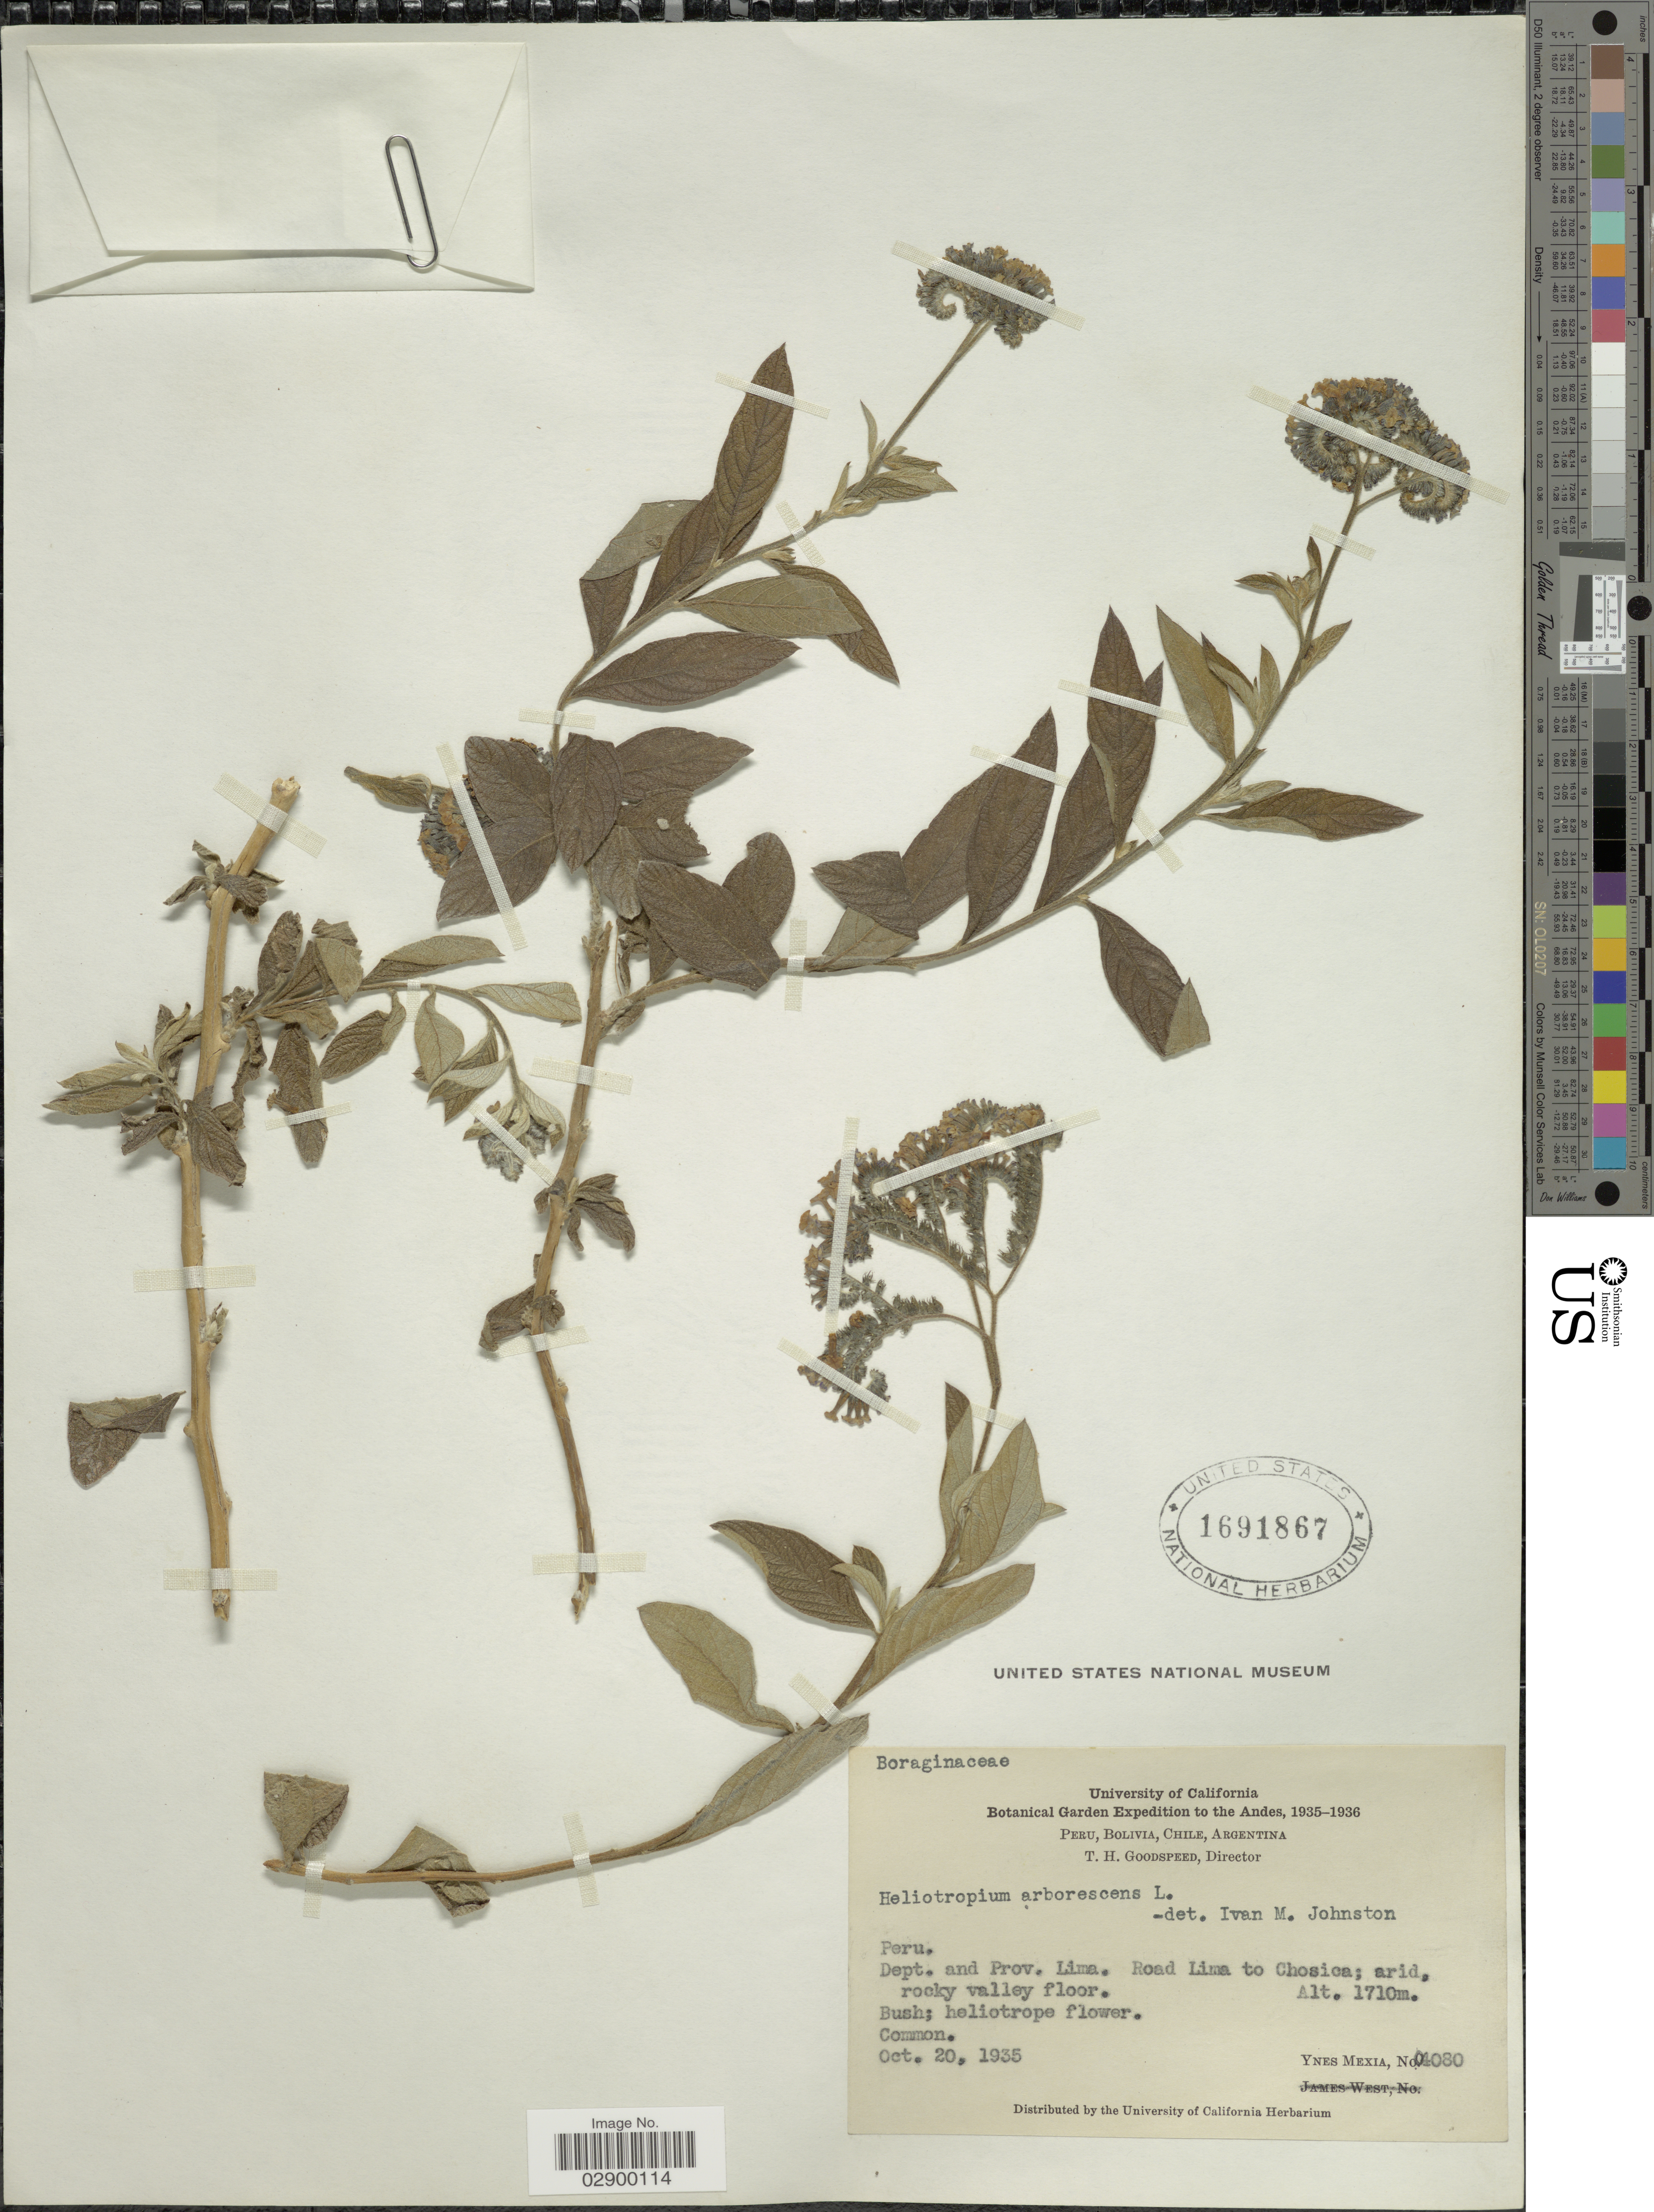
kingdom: Plantae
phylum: Tracheophyta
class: Magnoliopsida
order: Boraginales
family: Heliotropiaceae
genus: Heliotropium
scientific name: Heliotropium arborescens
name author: L.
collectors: Y. Mexia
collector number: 04080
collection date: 1935-10-20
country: Peru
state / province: Lima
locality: Andes. Dept. and Prov. Lima. Road Lima to Chosica.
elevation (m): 1710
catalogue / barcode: US 1691867